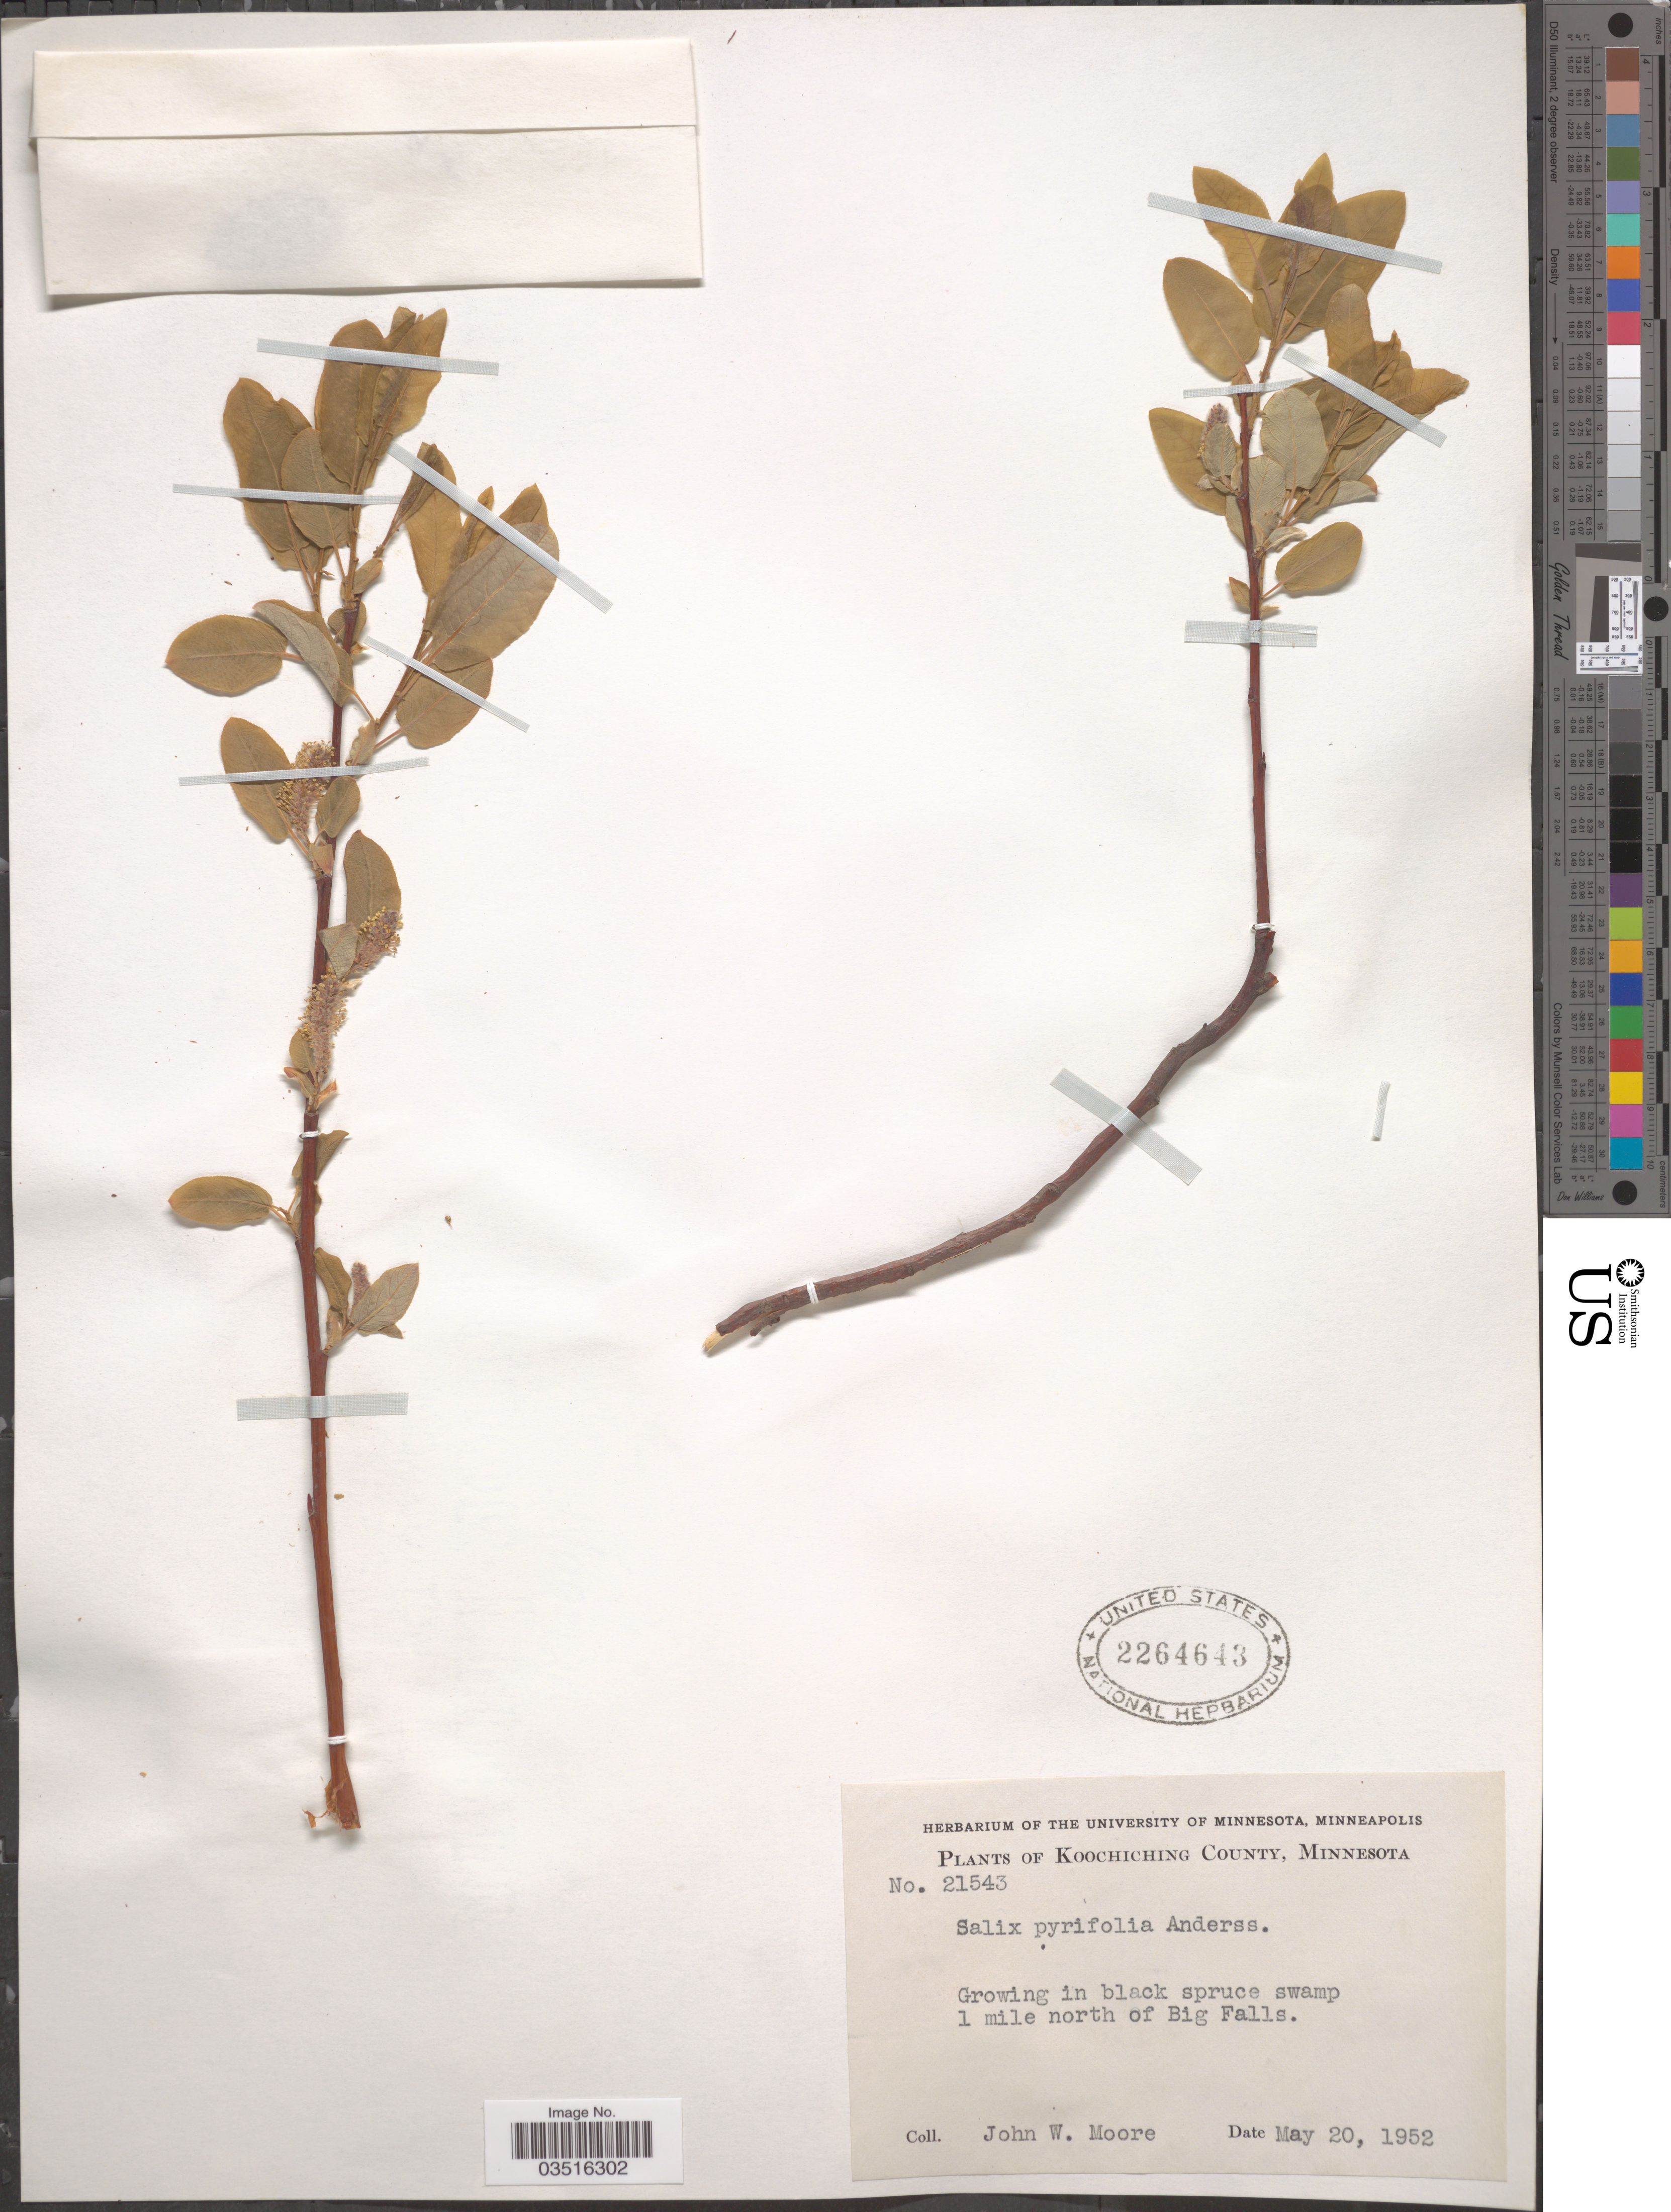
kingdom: Plantae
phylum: Tracheophyta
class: Magnoliopsida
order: Malpighiales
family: Salicaceae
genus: Salix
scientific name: Salix pyrifolia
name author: Ledeb.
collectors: J. Moore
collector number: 21543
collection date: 1952-05-20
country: United States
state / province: Minnesota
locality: Koochiching County. 1 mile north of Big Falls.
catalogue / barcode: US 2264643